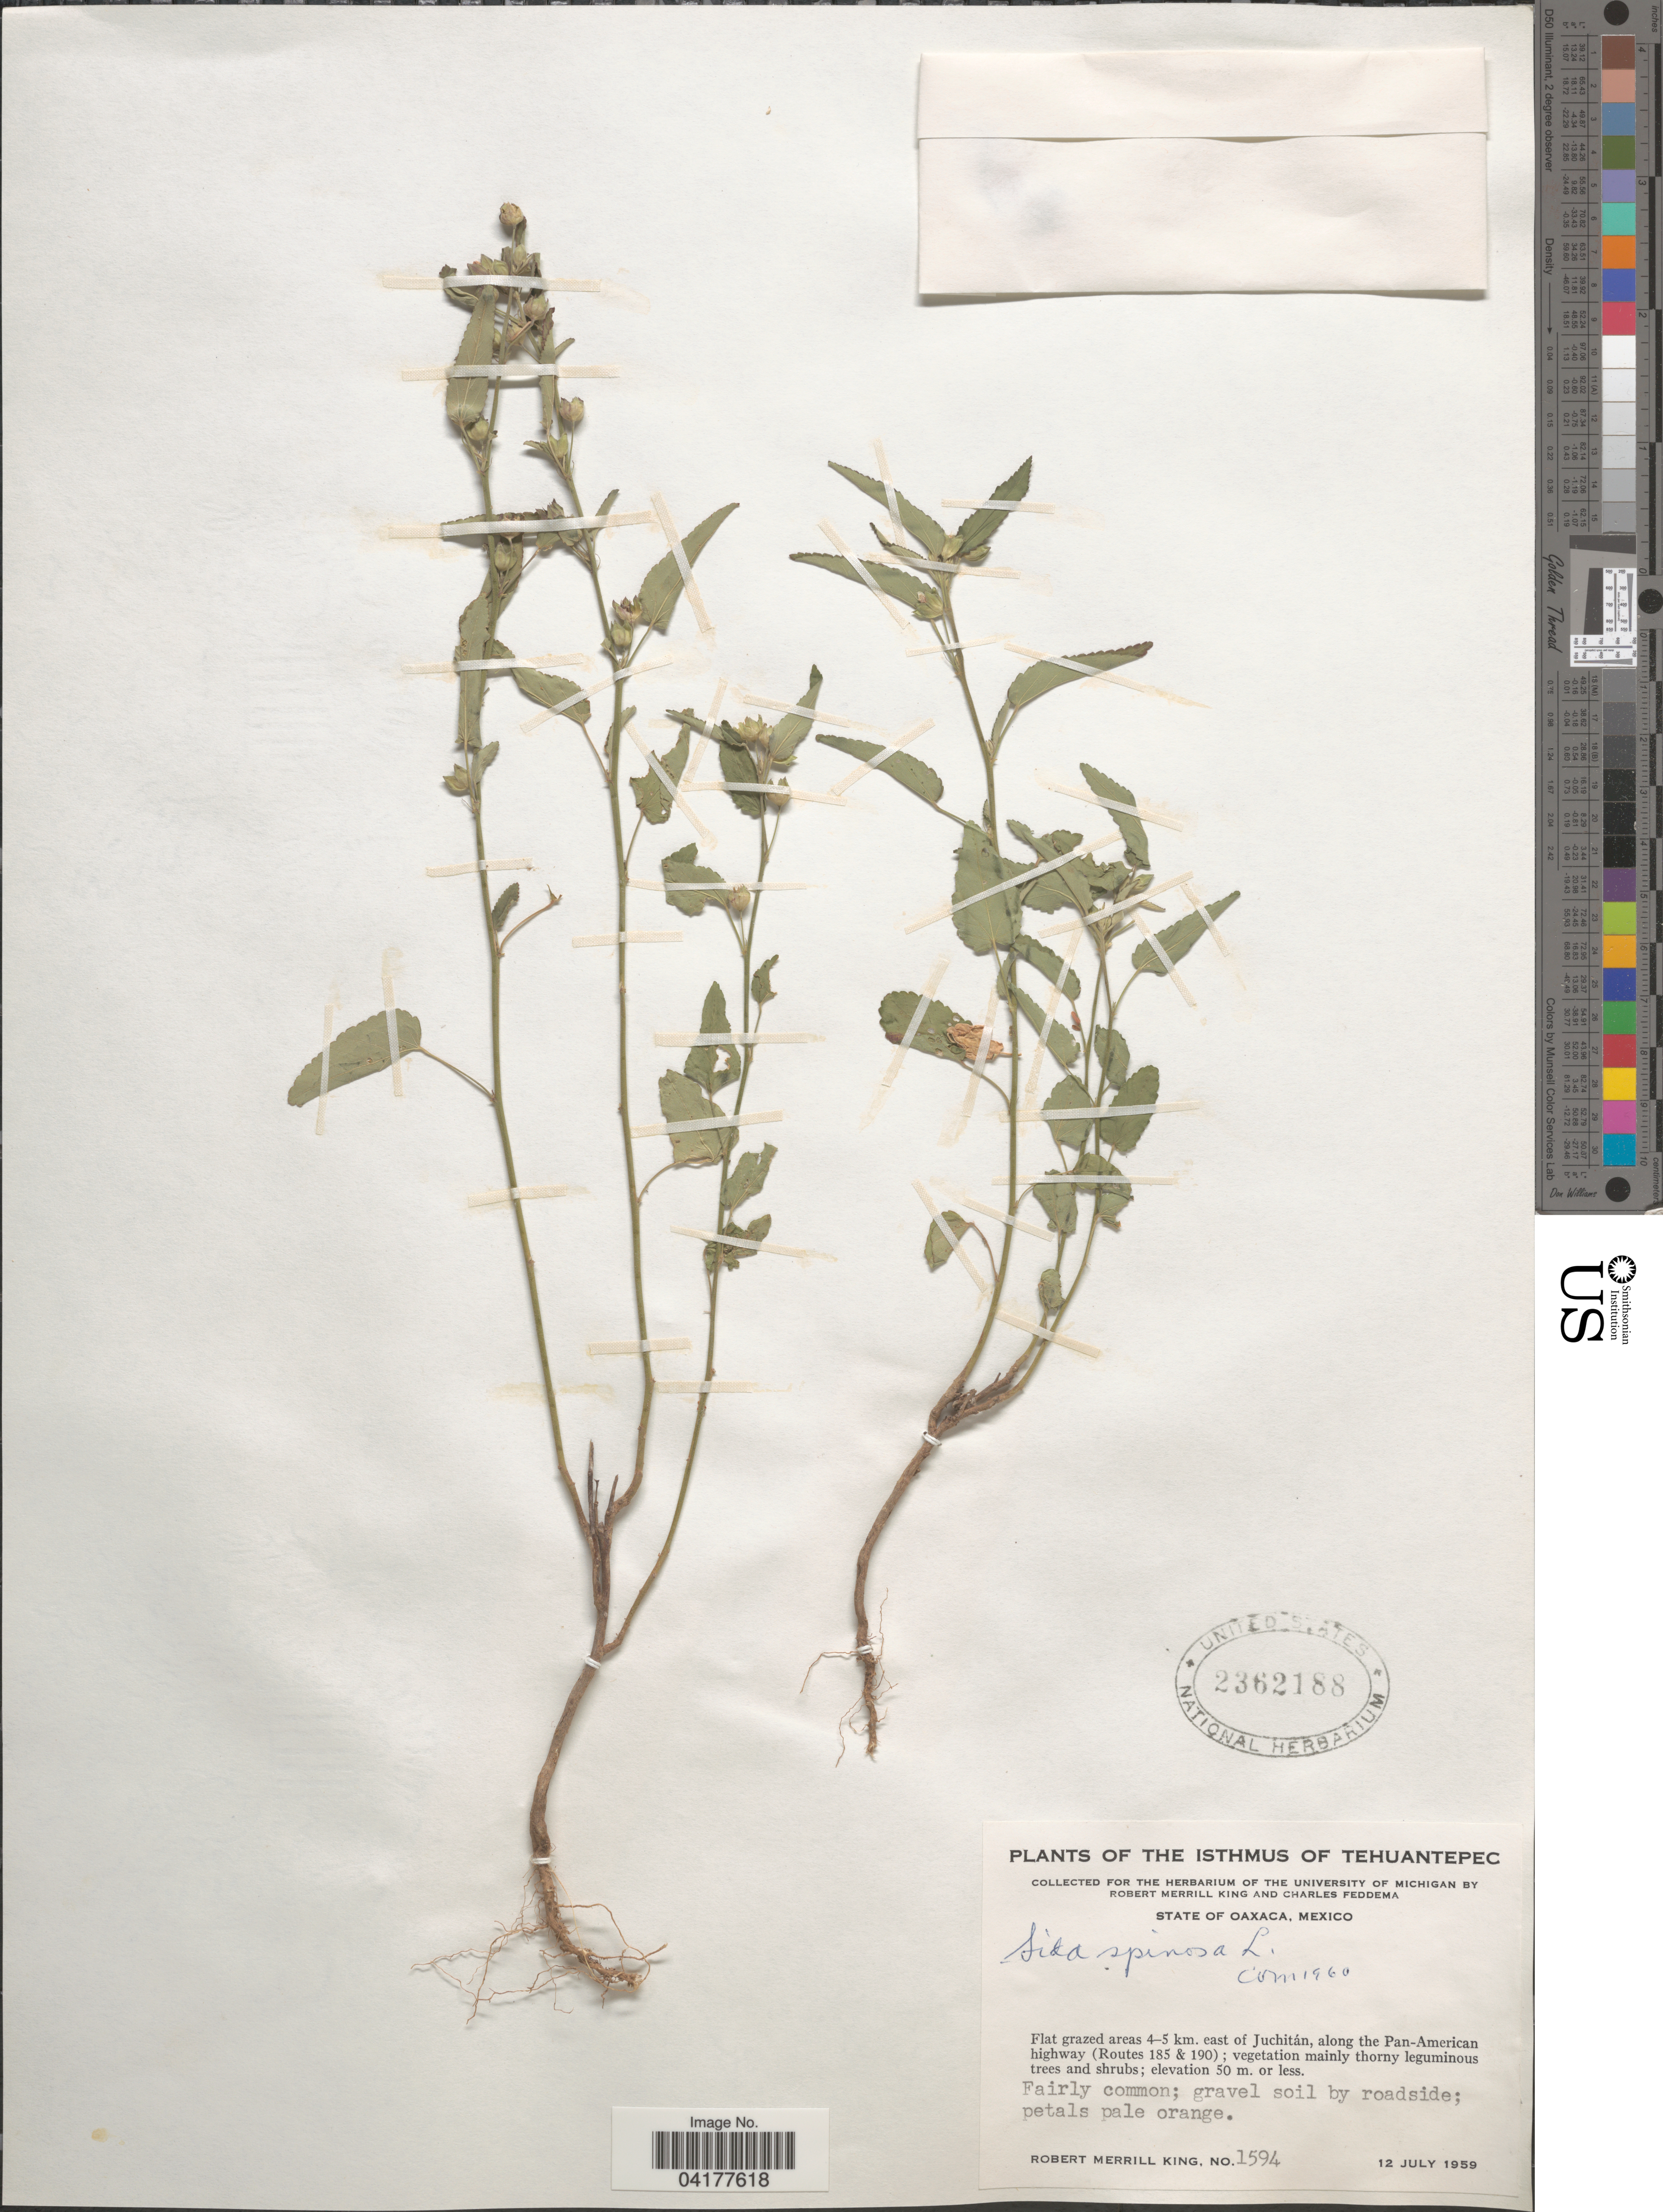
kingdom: Plantae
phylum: Tracheophyta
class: Magnoliopsida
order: Malvales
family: Malvaceae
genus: Sida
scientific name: Sida spinosa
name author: L.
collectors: R. M. King & C. Feddema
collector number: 1594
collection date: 1959-07-12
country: Mexico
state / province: Oaxaca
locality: Isthmus of Tehuantepec. Flat grazed areas 4-5 km. east of Juchitán, along the Pan-American highway (Routes 185 & 190).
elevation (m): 50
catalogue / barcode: US 2362188